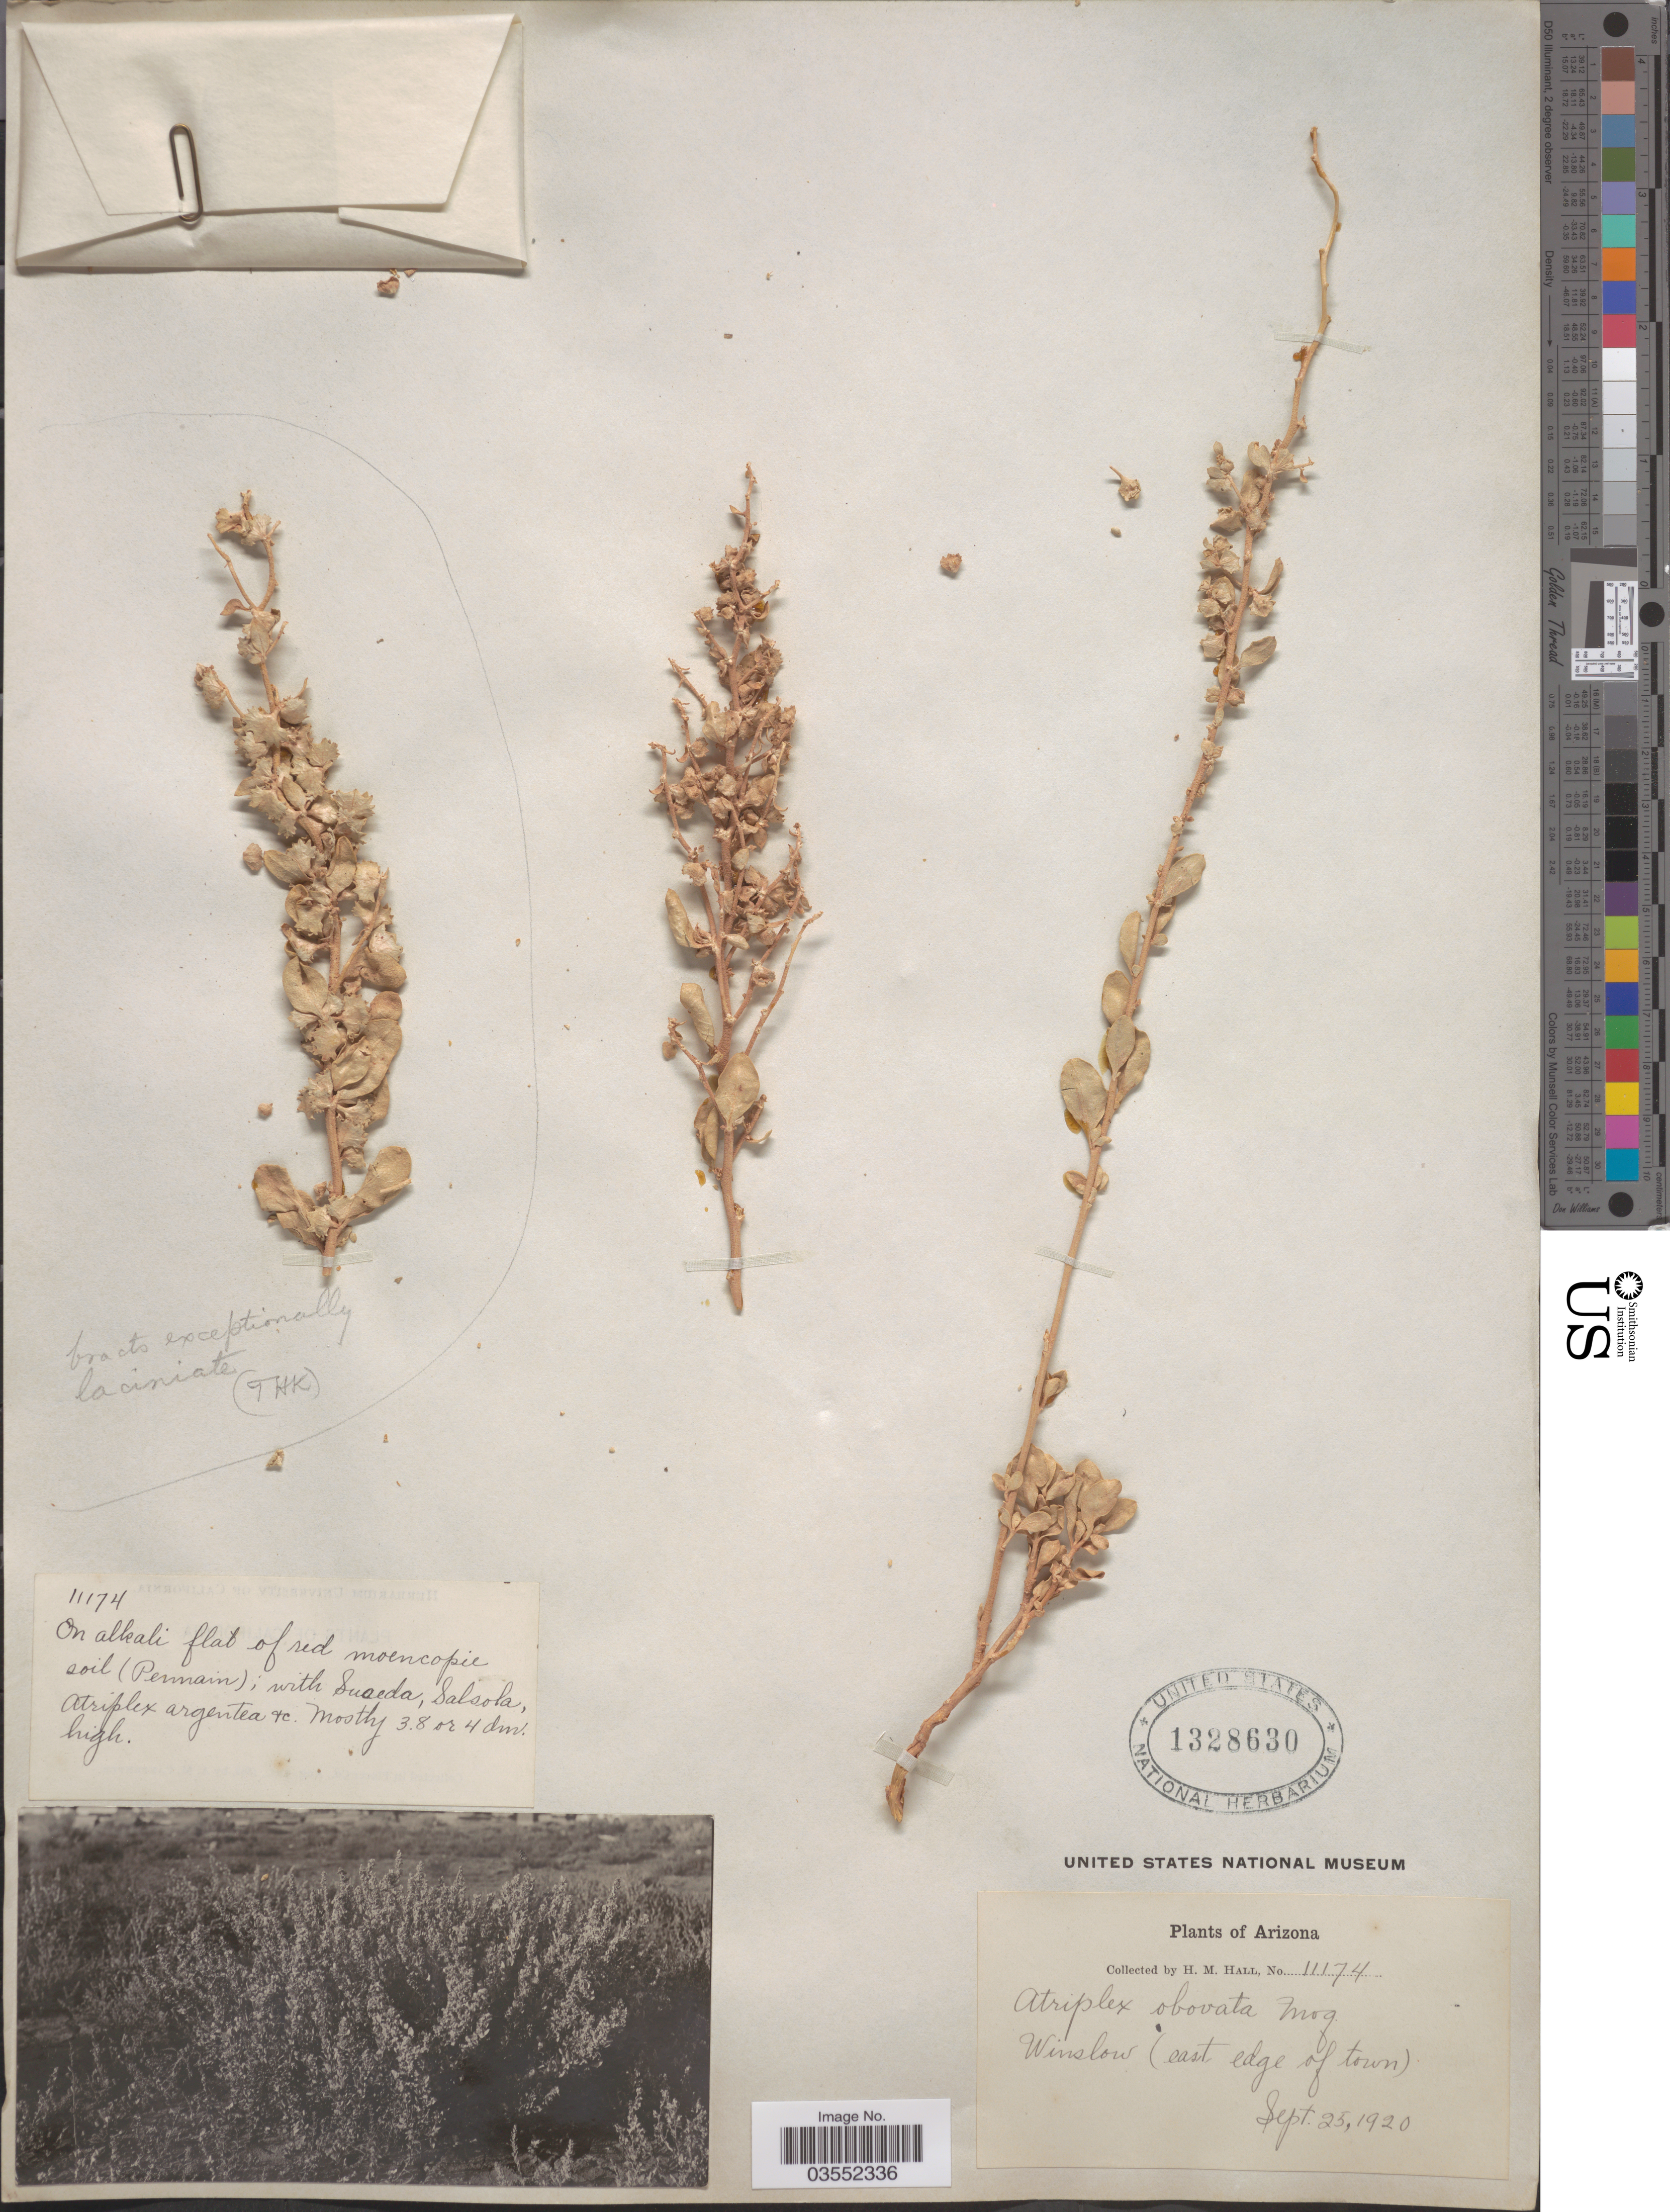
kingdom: Plantae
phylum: Tracheophyta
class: Magnoliopsida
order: Caryophyllales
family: Amaranthaceae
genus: Atriplex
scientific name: Atriplex obovata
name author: Moq.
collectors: H. M. Hall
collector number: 11174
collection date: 1920-09-25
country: United States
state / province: Arizona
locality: Winslow (east edge of town).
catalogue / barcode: US 1328630